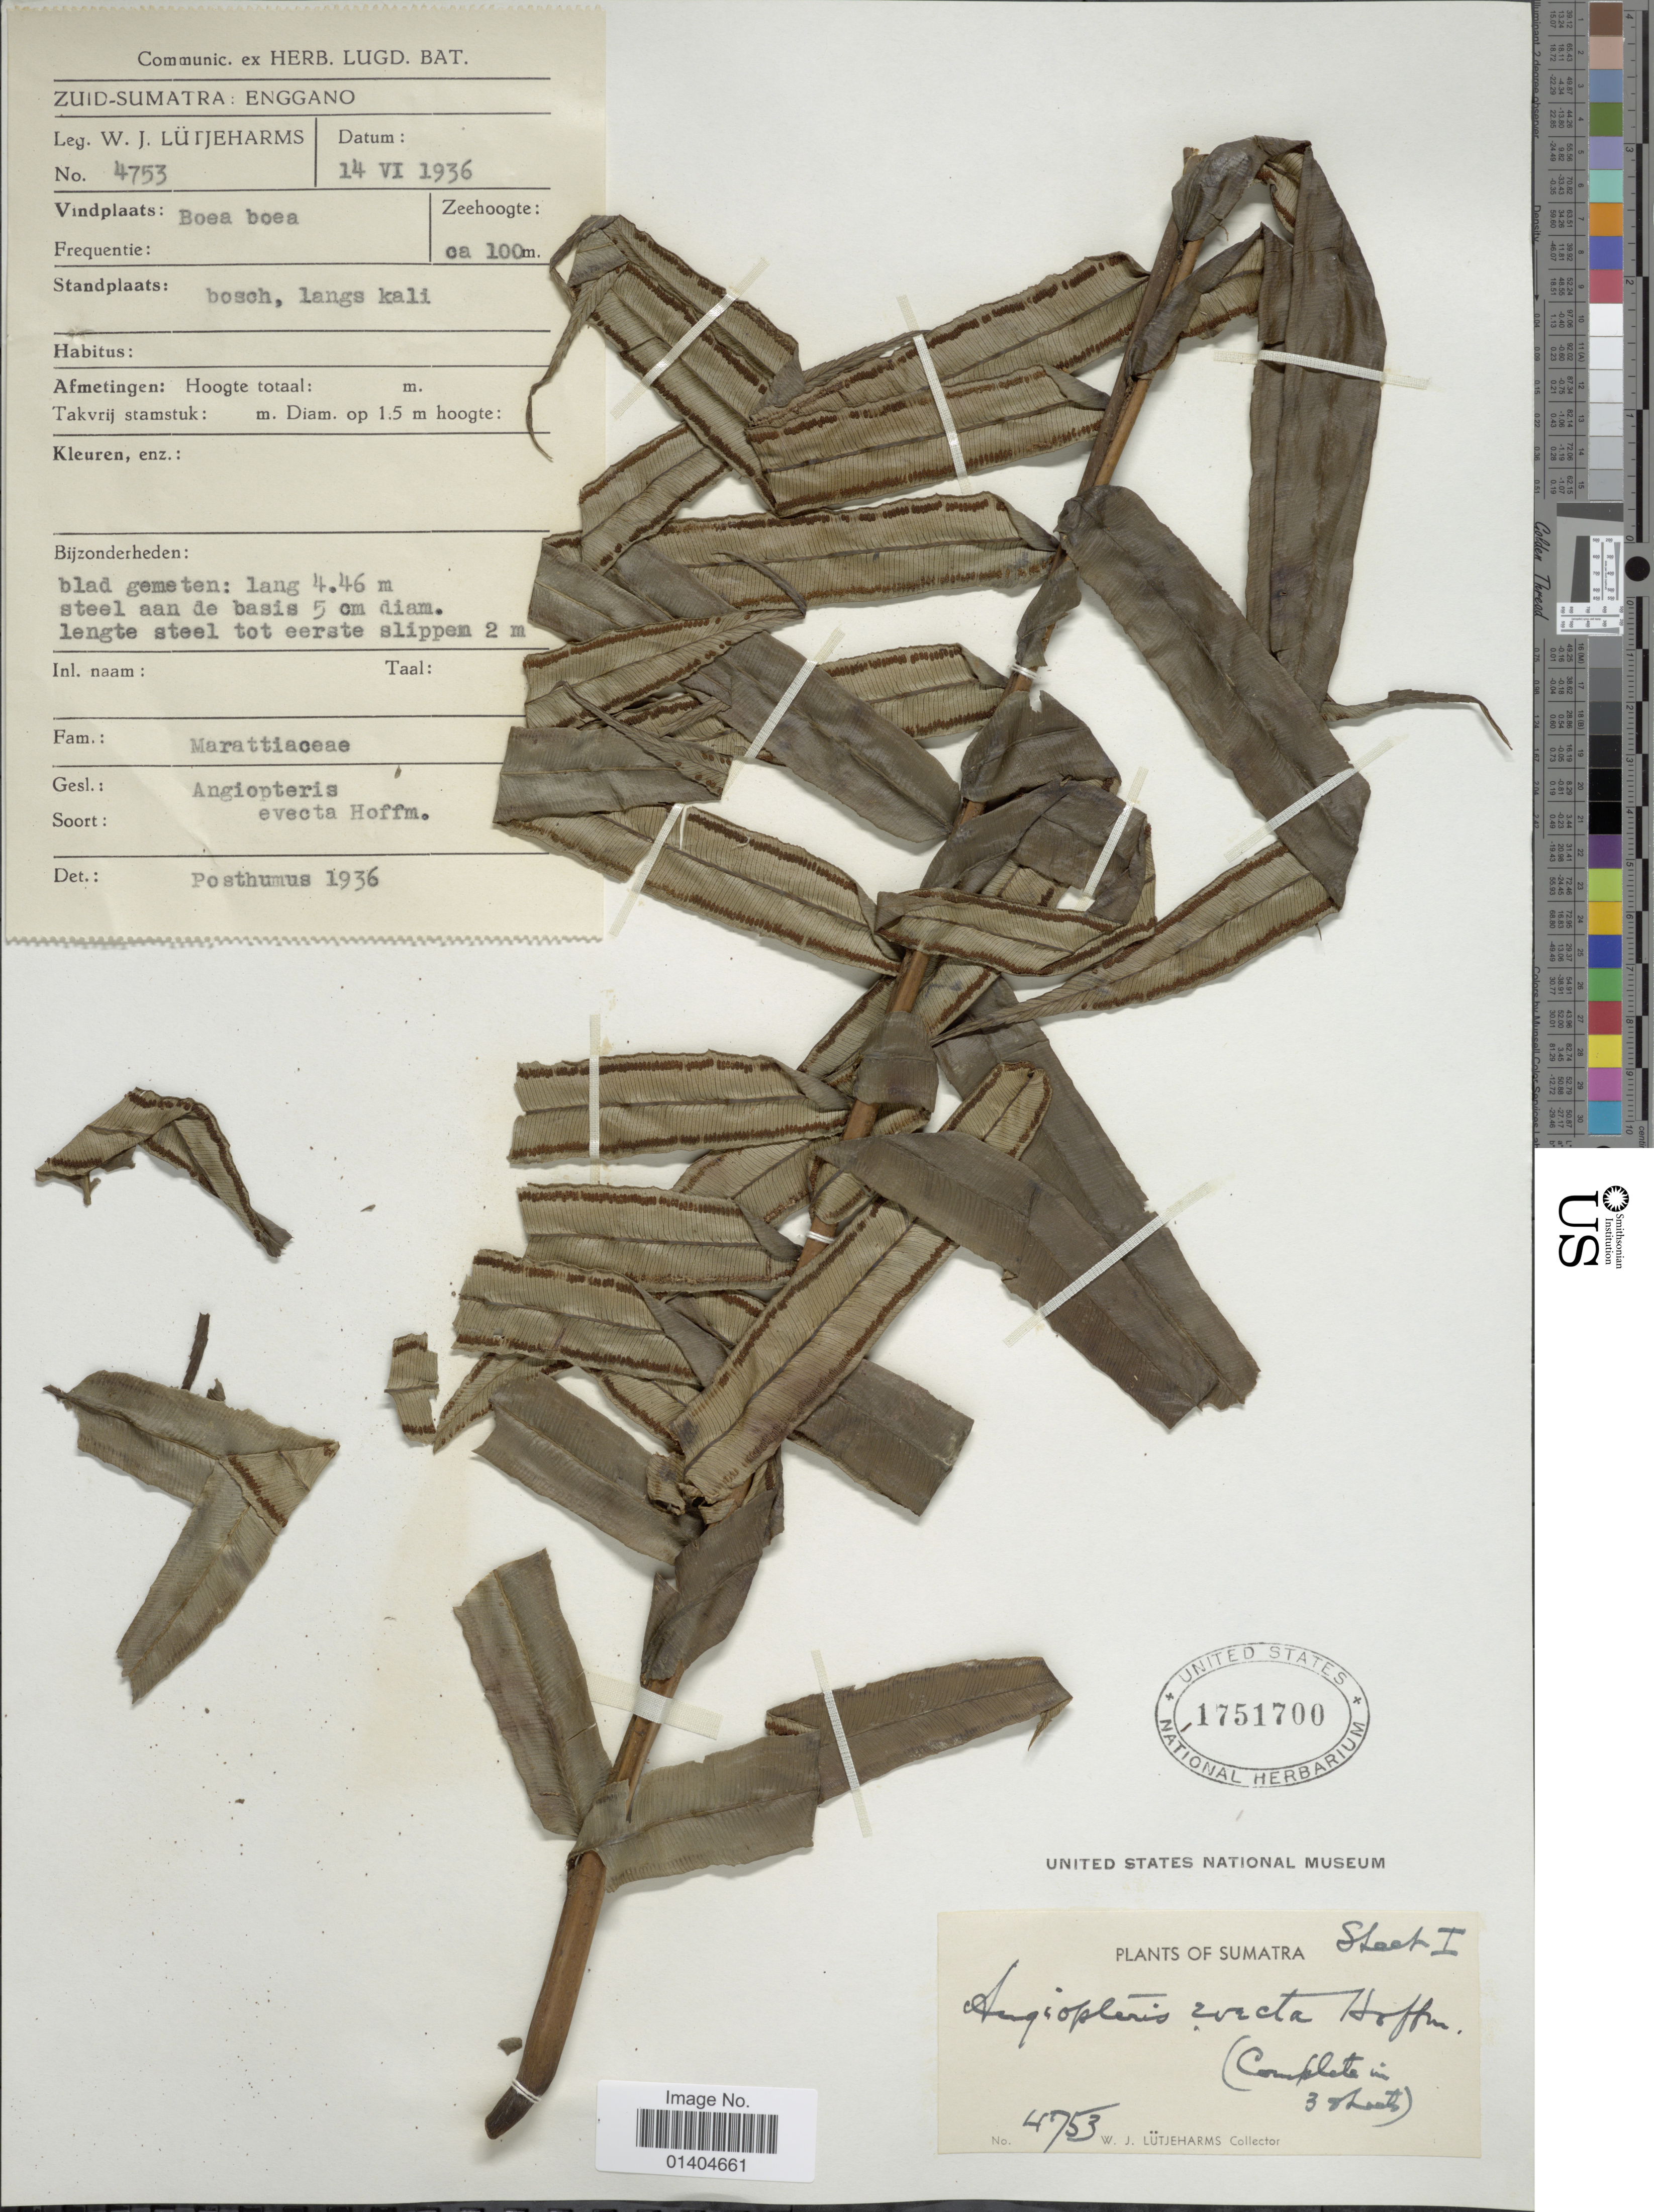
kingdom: Plantae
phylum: Tracheophyta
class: Polypodiopsida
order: Marattiales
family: Marattiaceae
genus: Angiopteris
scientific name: Angiopteris evecta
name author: (G. Forst.) Hoffm.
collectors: W. Lutjeharms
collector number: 4753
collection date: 1936-06-14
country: Indonesia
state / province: Sumatra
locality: Boea boea. Enggano.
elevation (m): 100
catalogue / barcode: US 1751700